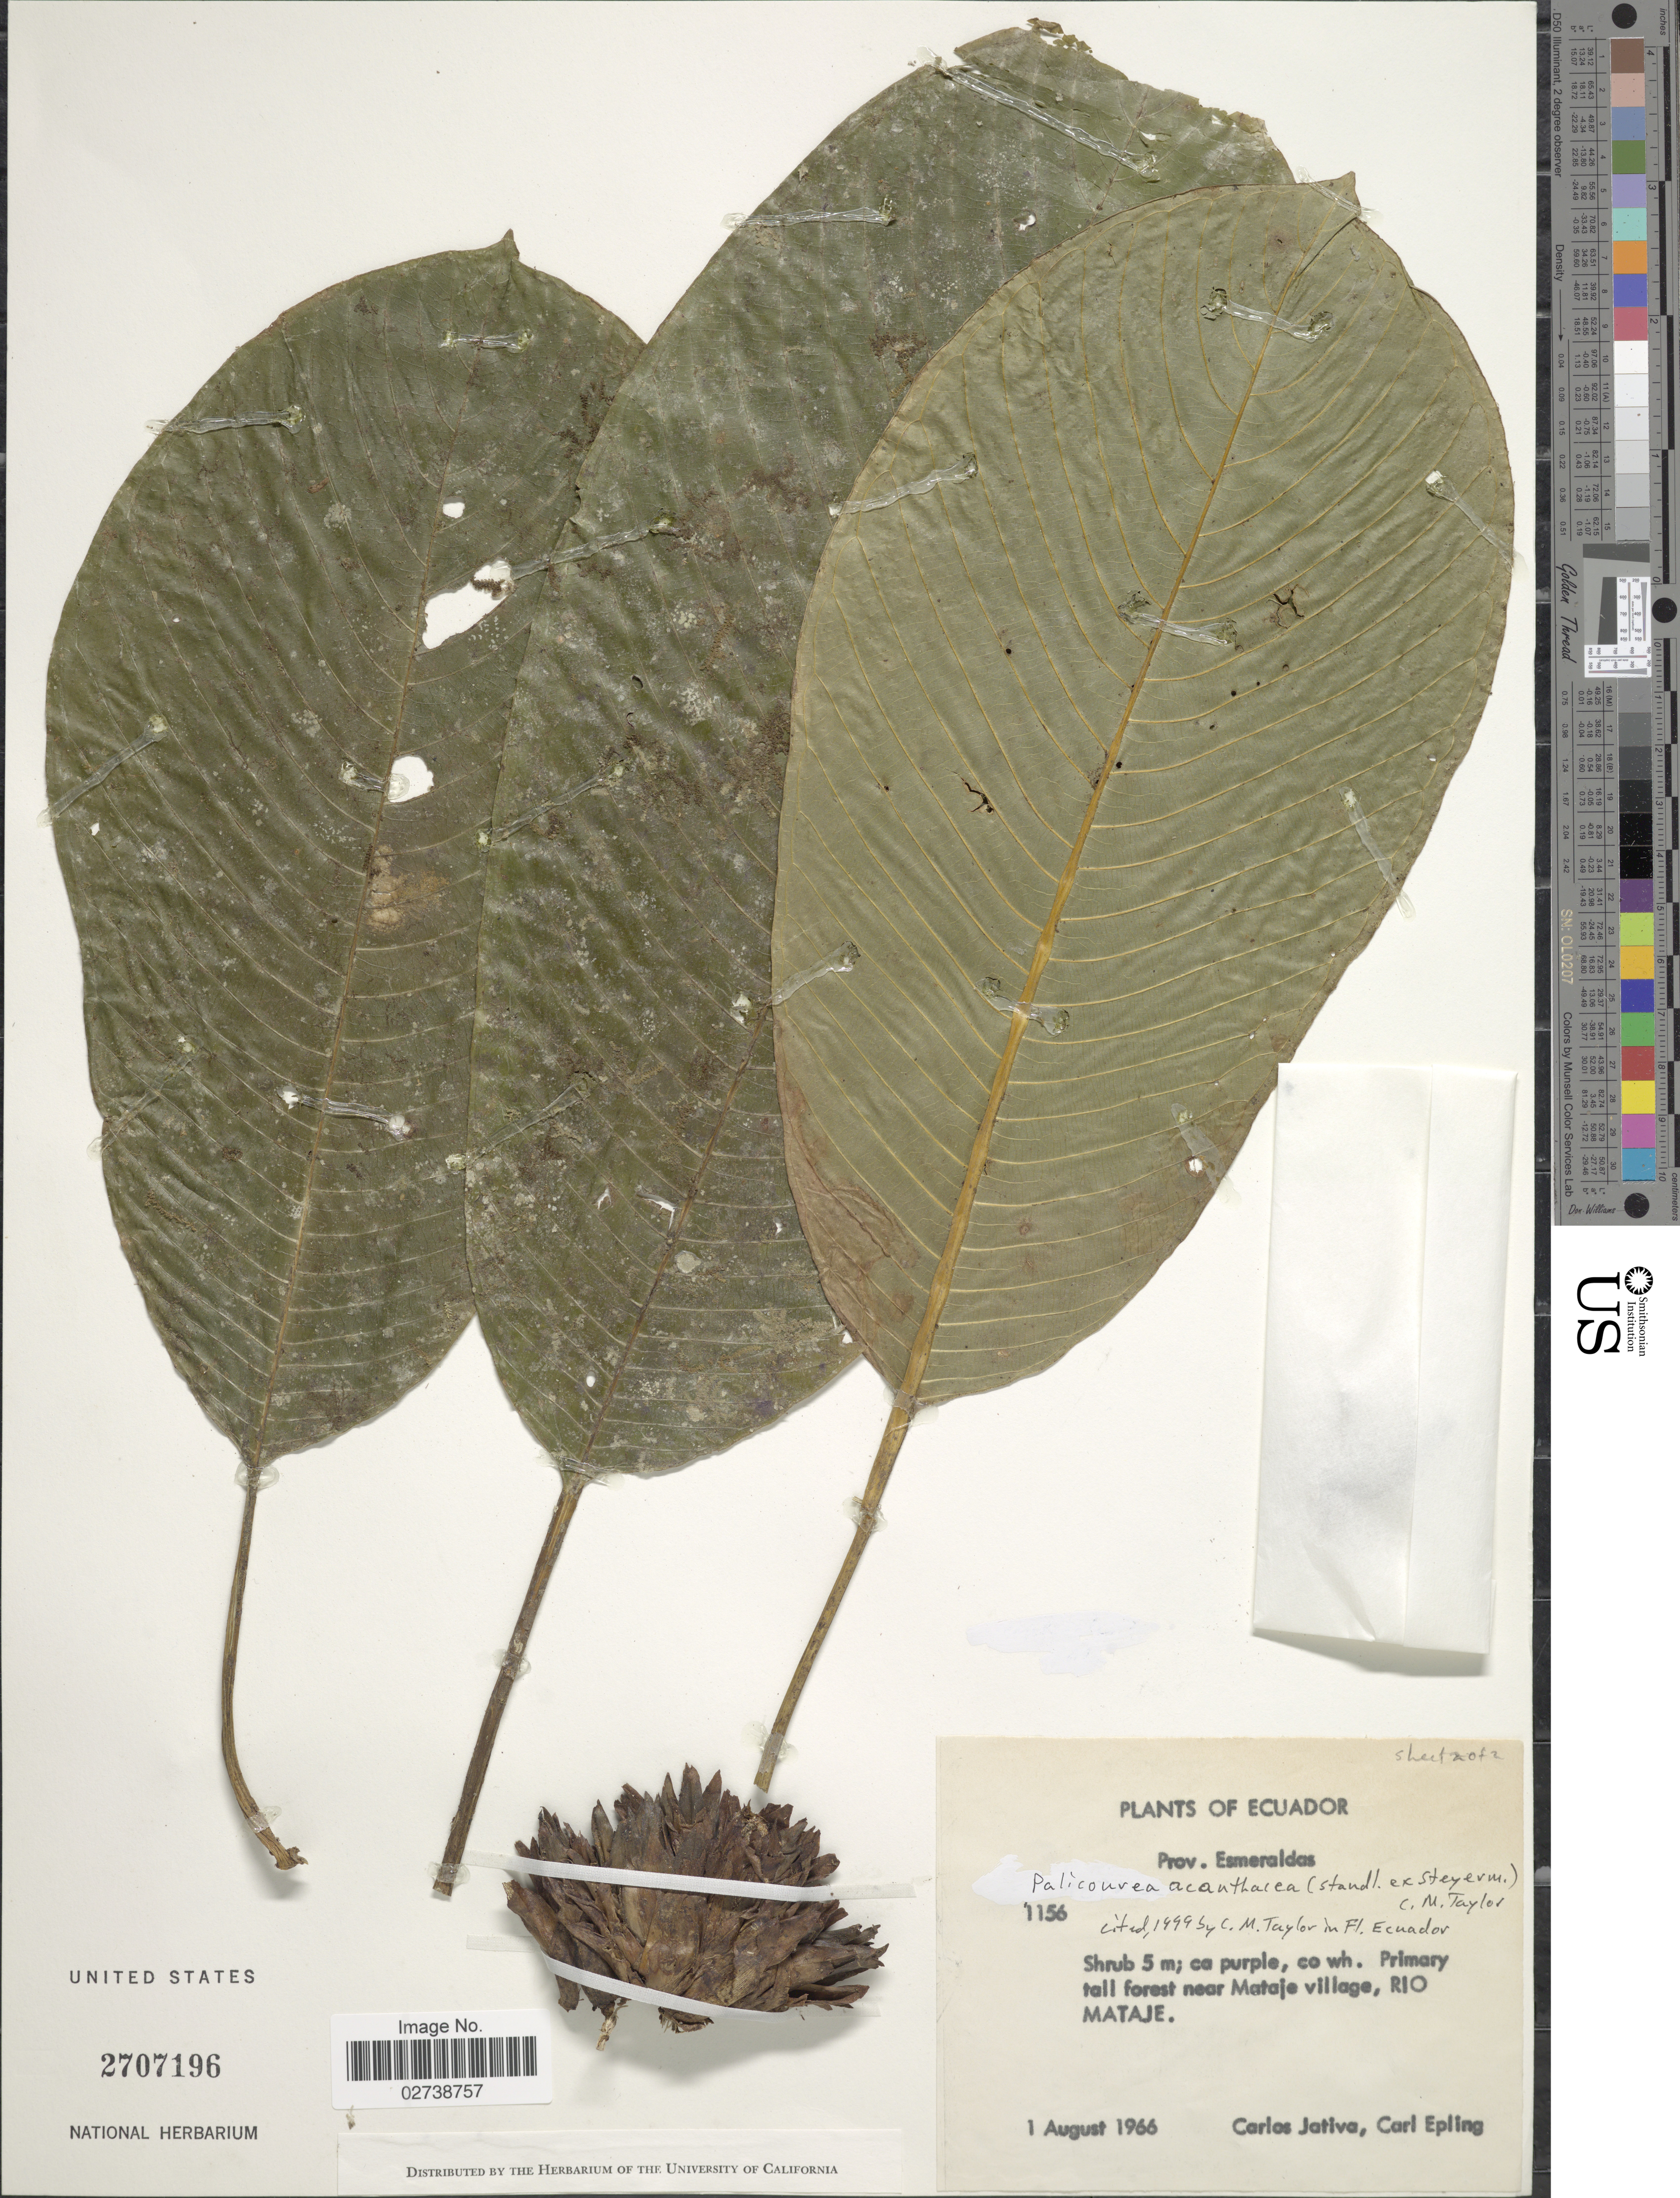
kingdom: Plantae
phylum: Tracheophyta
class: Magnoliopsida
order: Gentianales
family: Rubiaceae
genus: Palicourea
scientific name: Palicourea acanthacea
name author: C.M. Taylor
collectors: C. D. Játiva & C. C. Epling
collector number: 1156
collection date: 1966-08-01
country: Ecuador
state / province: Esmeraldas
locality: Primary tall forest near Mataje village, Rio Mataje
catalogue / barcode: US 2707196